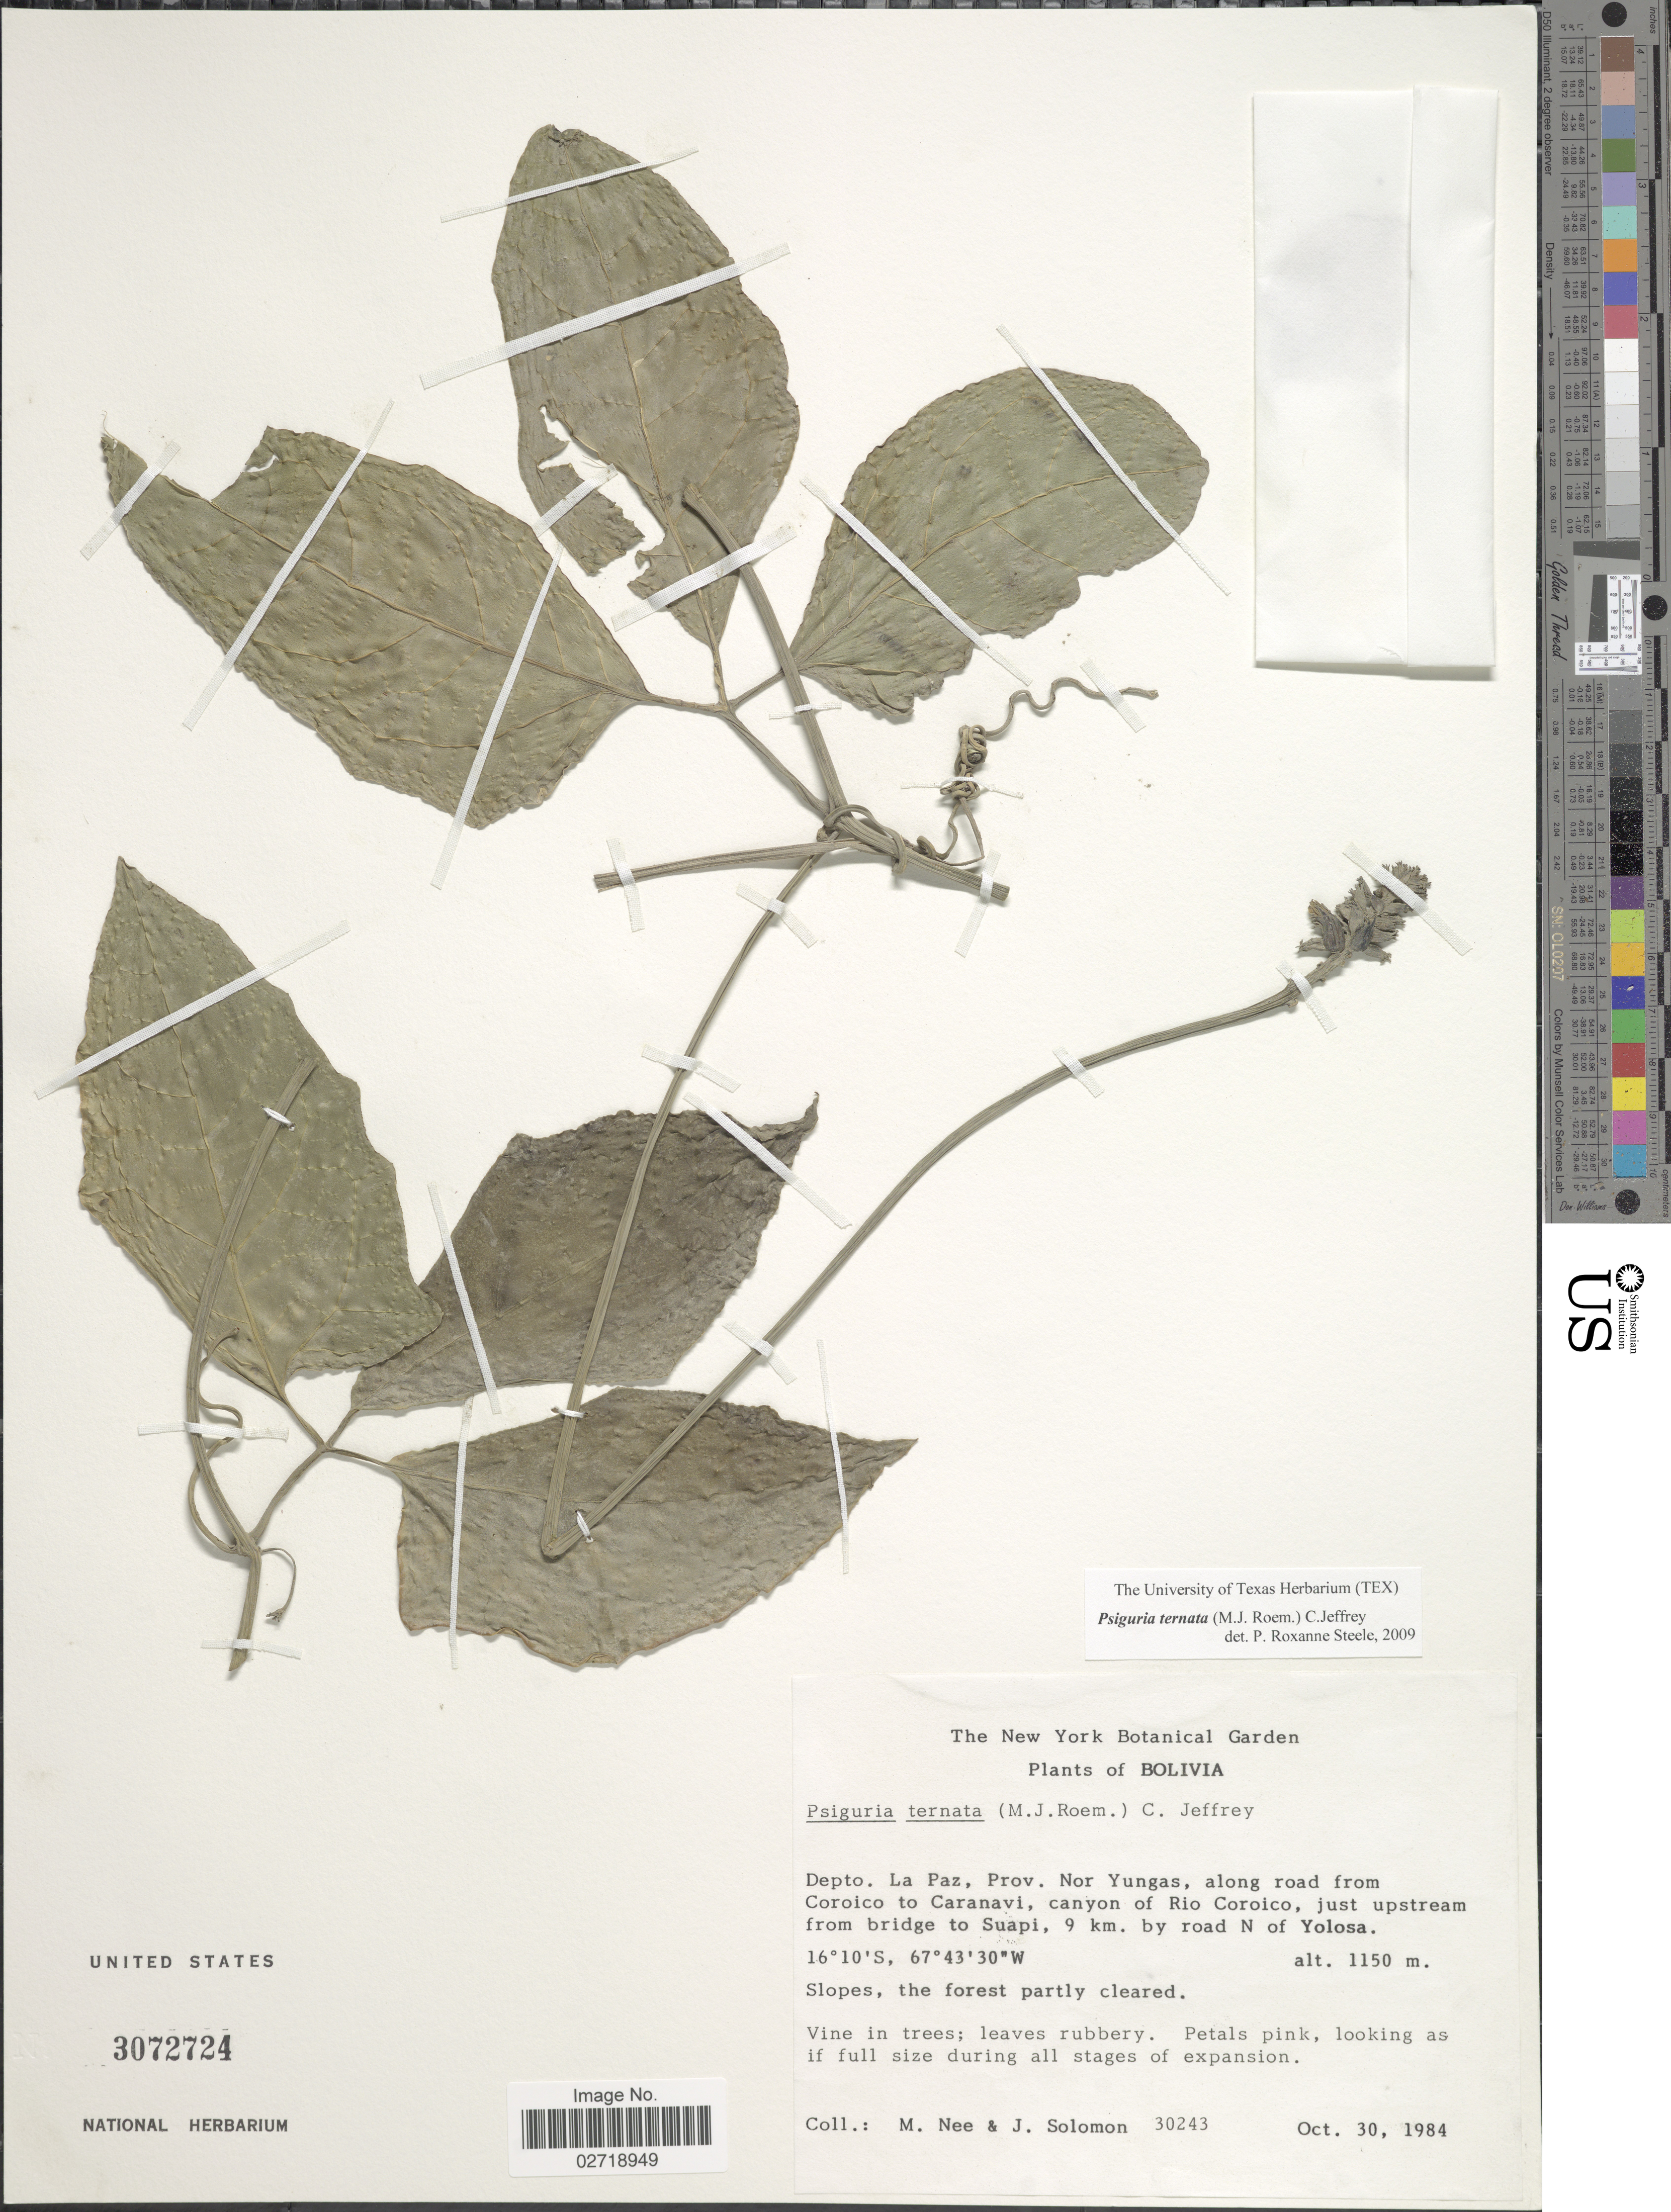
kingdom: Plantae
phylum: Tracheophyta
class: Magnoliopsida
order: Cucurbitales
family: Cucurbitaceae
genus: Psiguria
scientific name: Psiguria ternata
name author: (M. Roem.) C. Jeffrey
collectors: M. Nee & J. Solomon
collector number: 30243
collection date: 1984-10-30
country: Bolivia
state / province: La Paz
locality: Nor Yungas, along road from Coroico to Caranavi, canyon of Rio Coroico, just upstream from bridge to Suapi, 9 km. by road N of Yolosa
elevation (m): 1150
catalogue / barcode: US 3072724